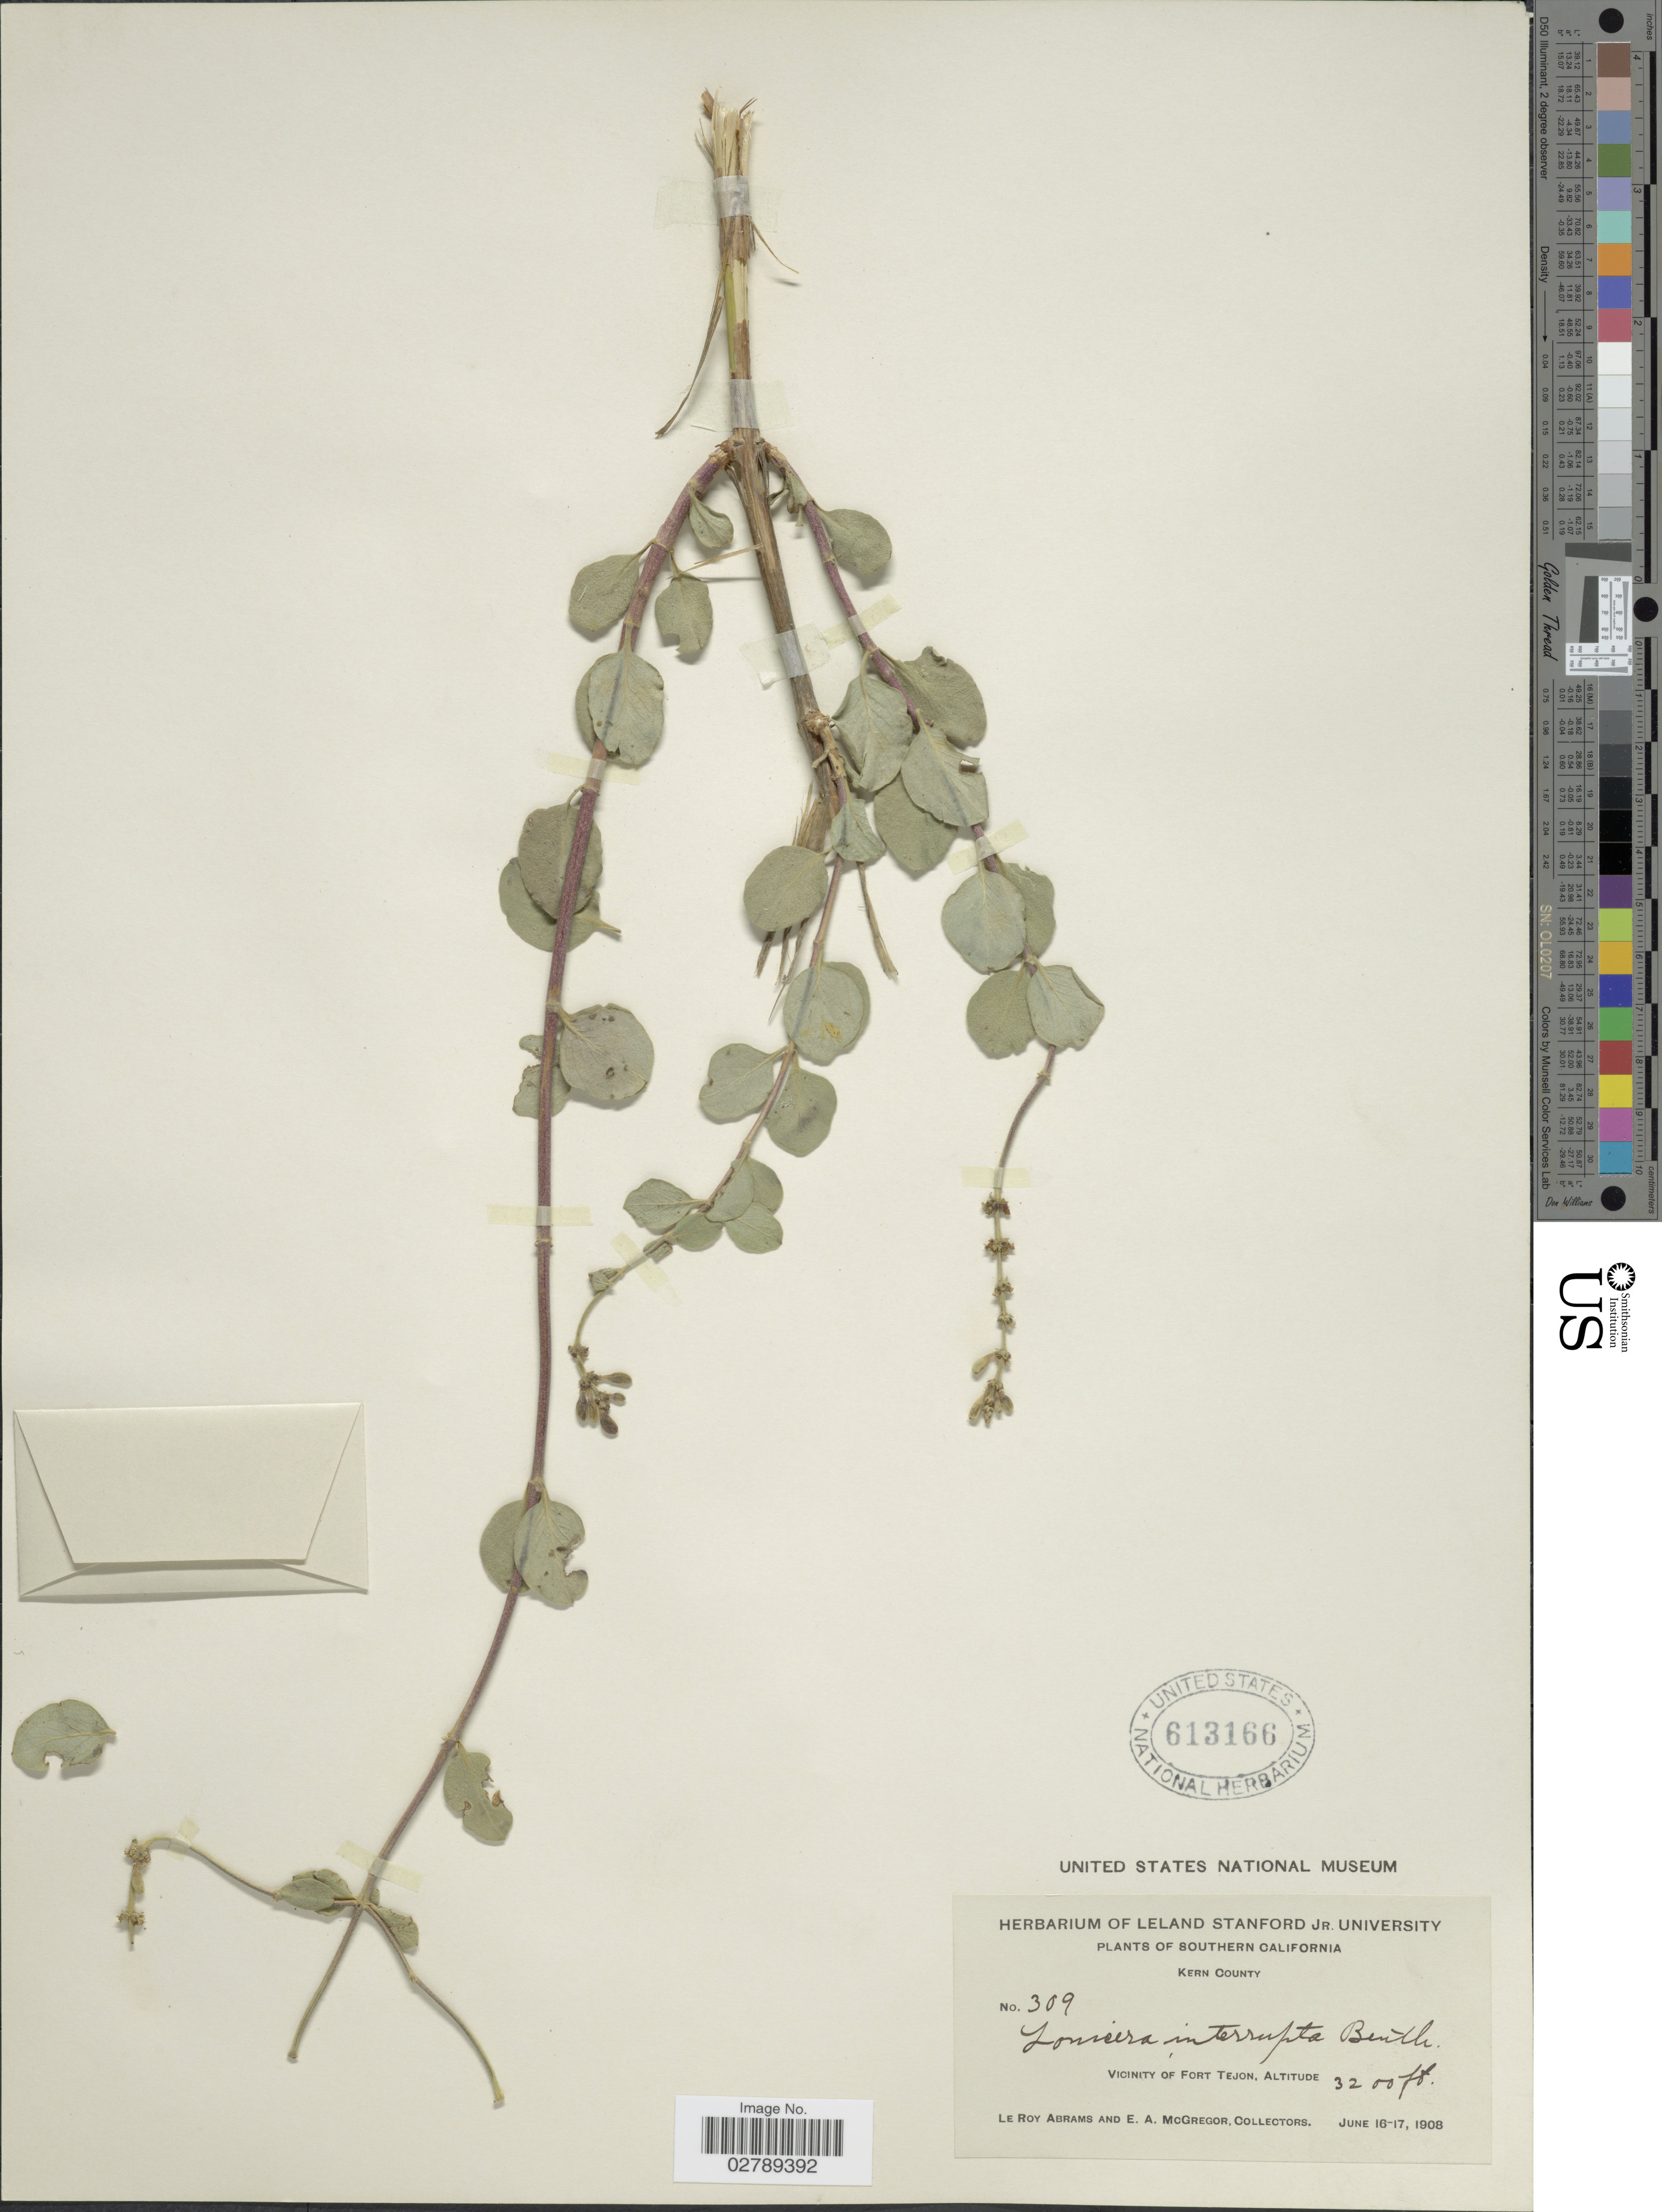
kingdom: Plantae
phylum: Tracheophyta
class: Magnoliopsida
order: Dipsacales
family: Caprifoliaceae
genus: Lonicera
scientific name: Lonicera interrupta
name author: Benth.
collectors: L. Abrams & E. A. McGregor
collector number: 309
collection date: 1908-06-16/1908-06-17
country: United States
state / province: California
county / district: Kern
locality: Southern California. Kern County. Vicinity of Fort Tejon.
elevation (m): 975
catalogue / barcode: US 613166